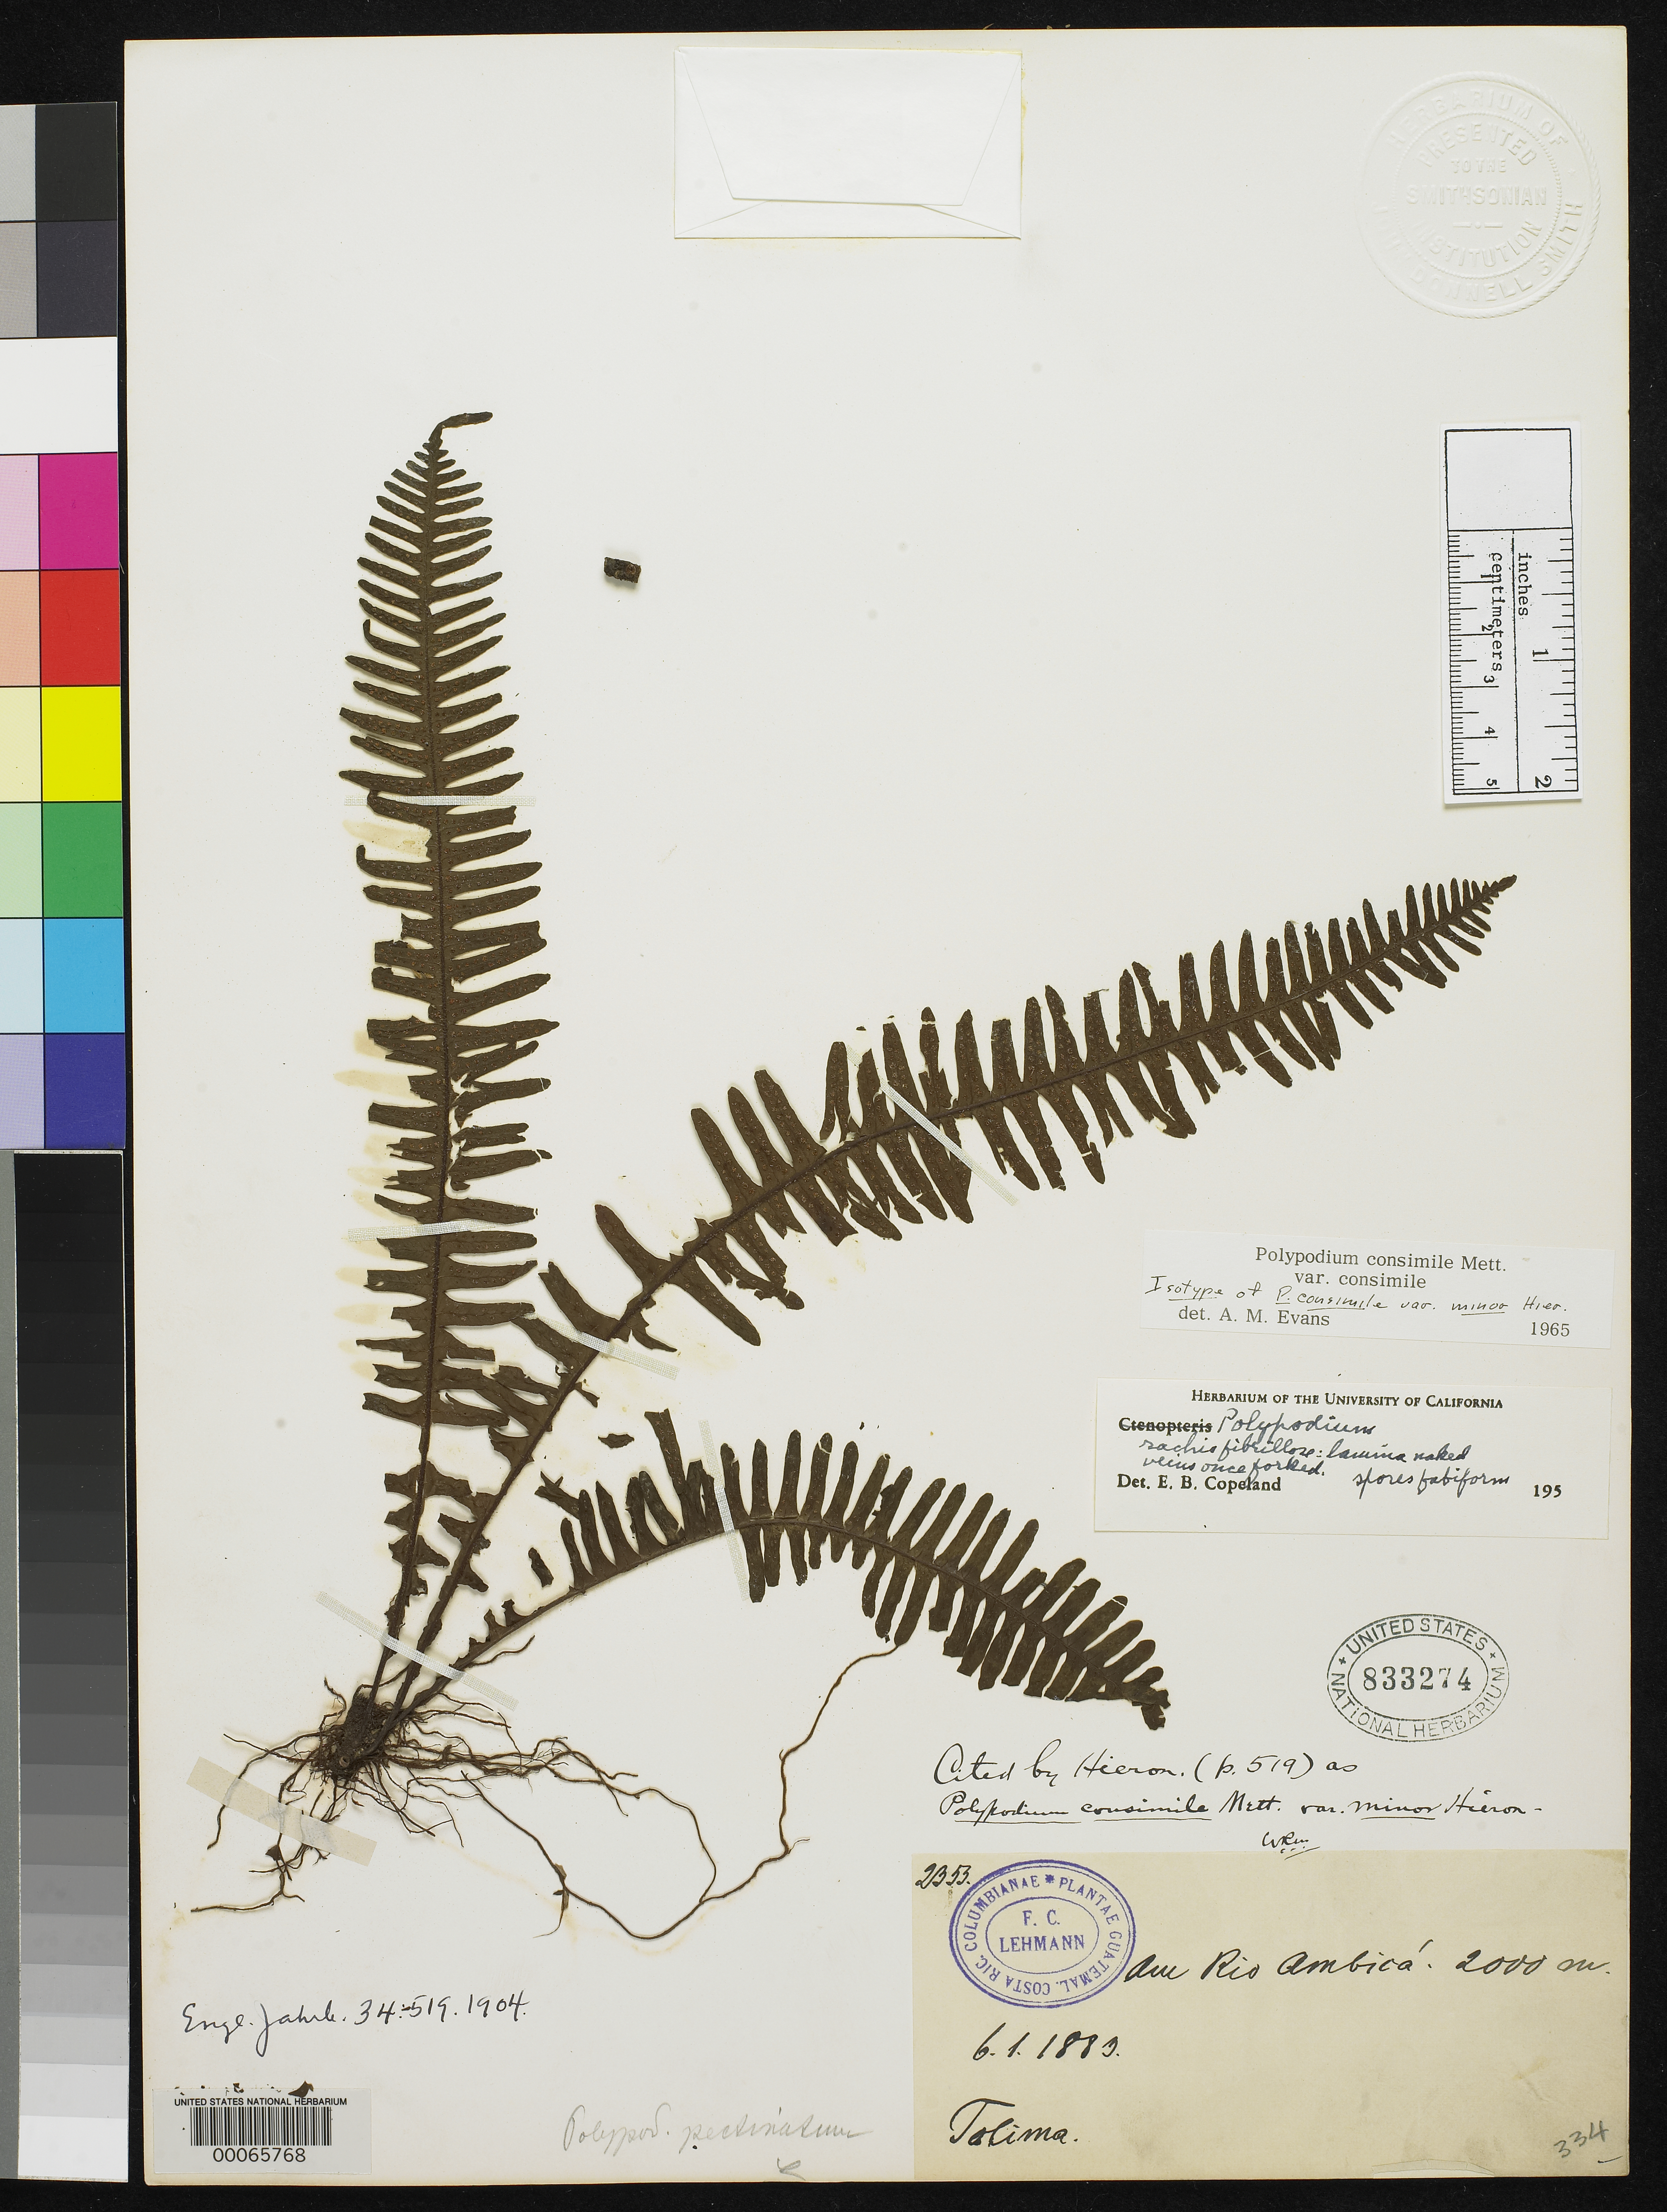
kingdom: Plantae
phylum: Tracheophyta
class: Polypodiopsida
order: Polypodiales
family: Polypodiaceae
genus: Polypodium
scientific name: Polypodium consimile var. minor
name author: Hieron.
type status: Isotype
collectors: F. C. Lehmann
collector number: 2353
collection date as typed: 06 Jan 1883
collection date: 1883-01-06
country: Colombia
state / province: Tolima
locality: Rio Ambico.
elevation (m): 2000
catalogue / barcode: US 833274